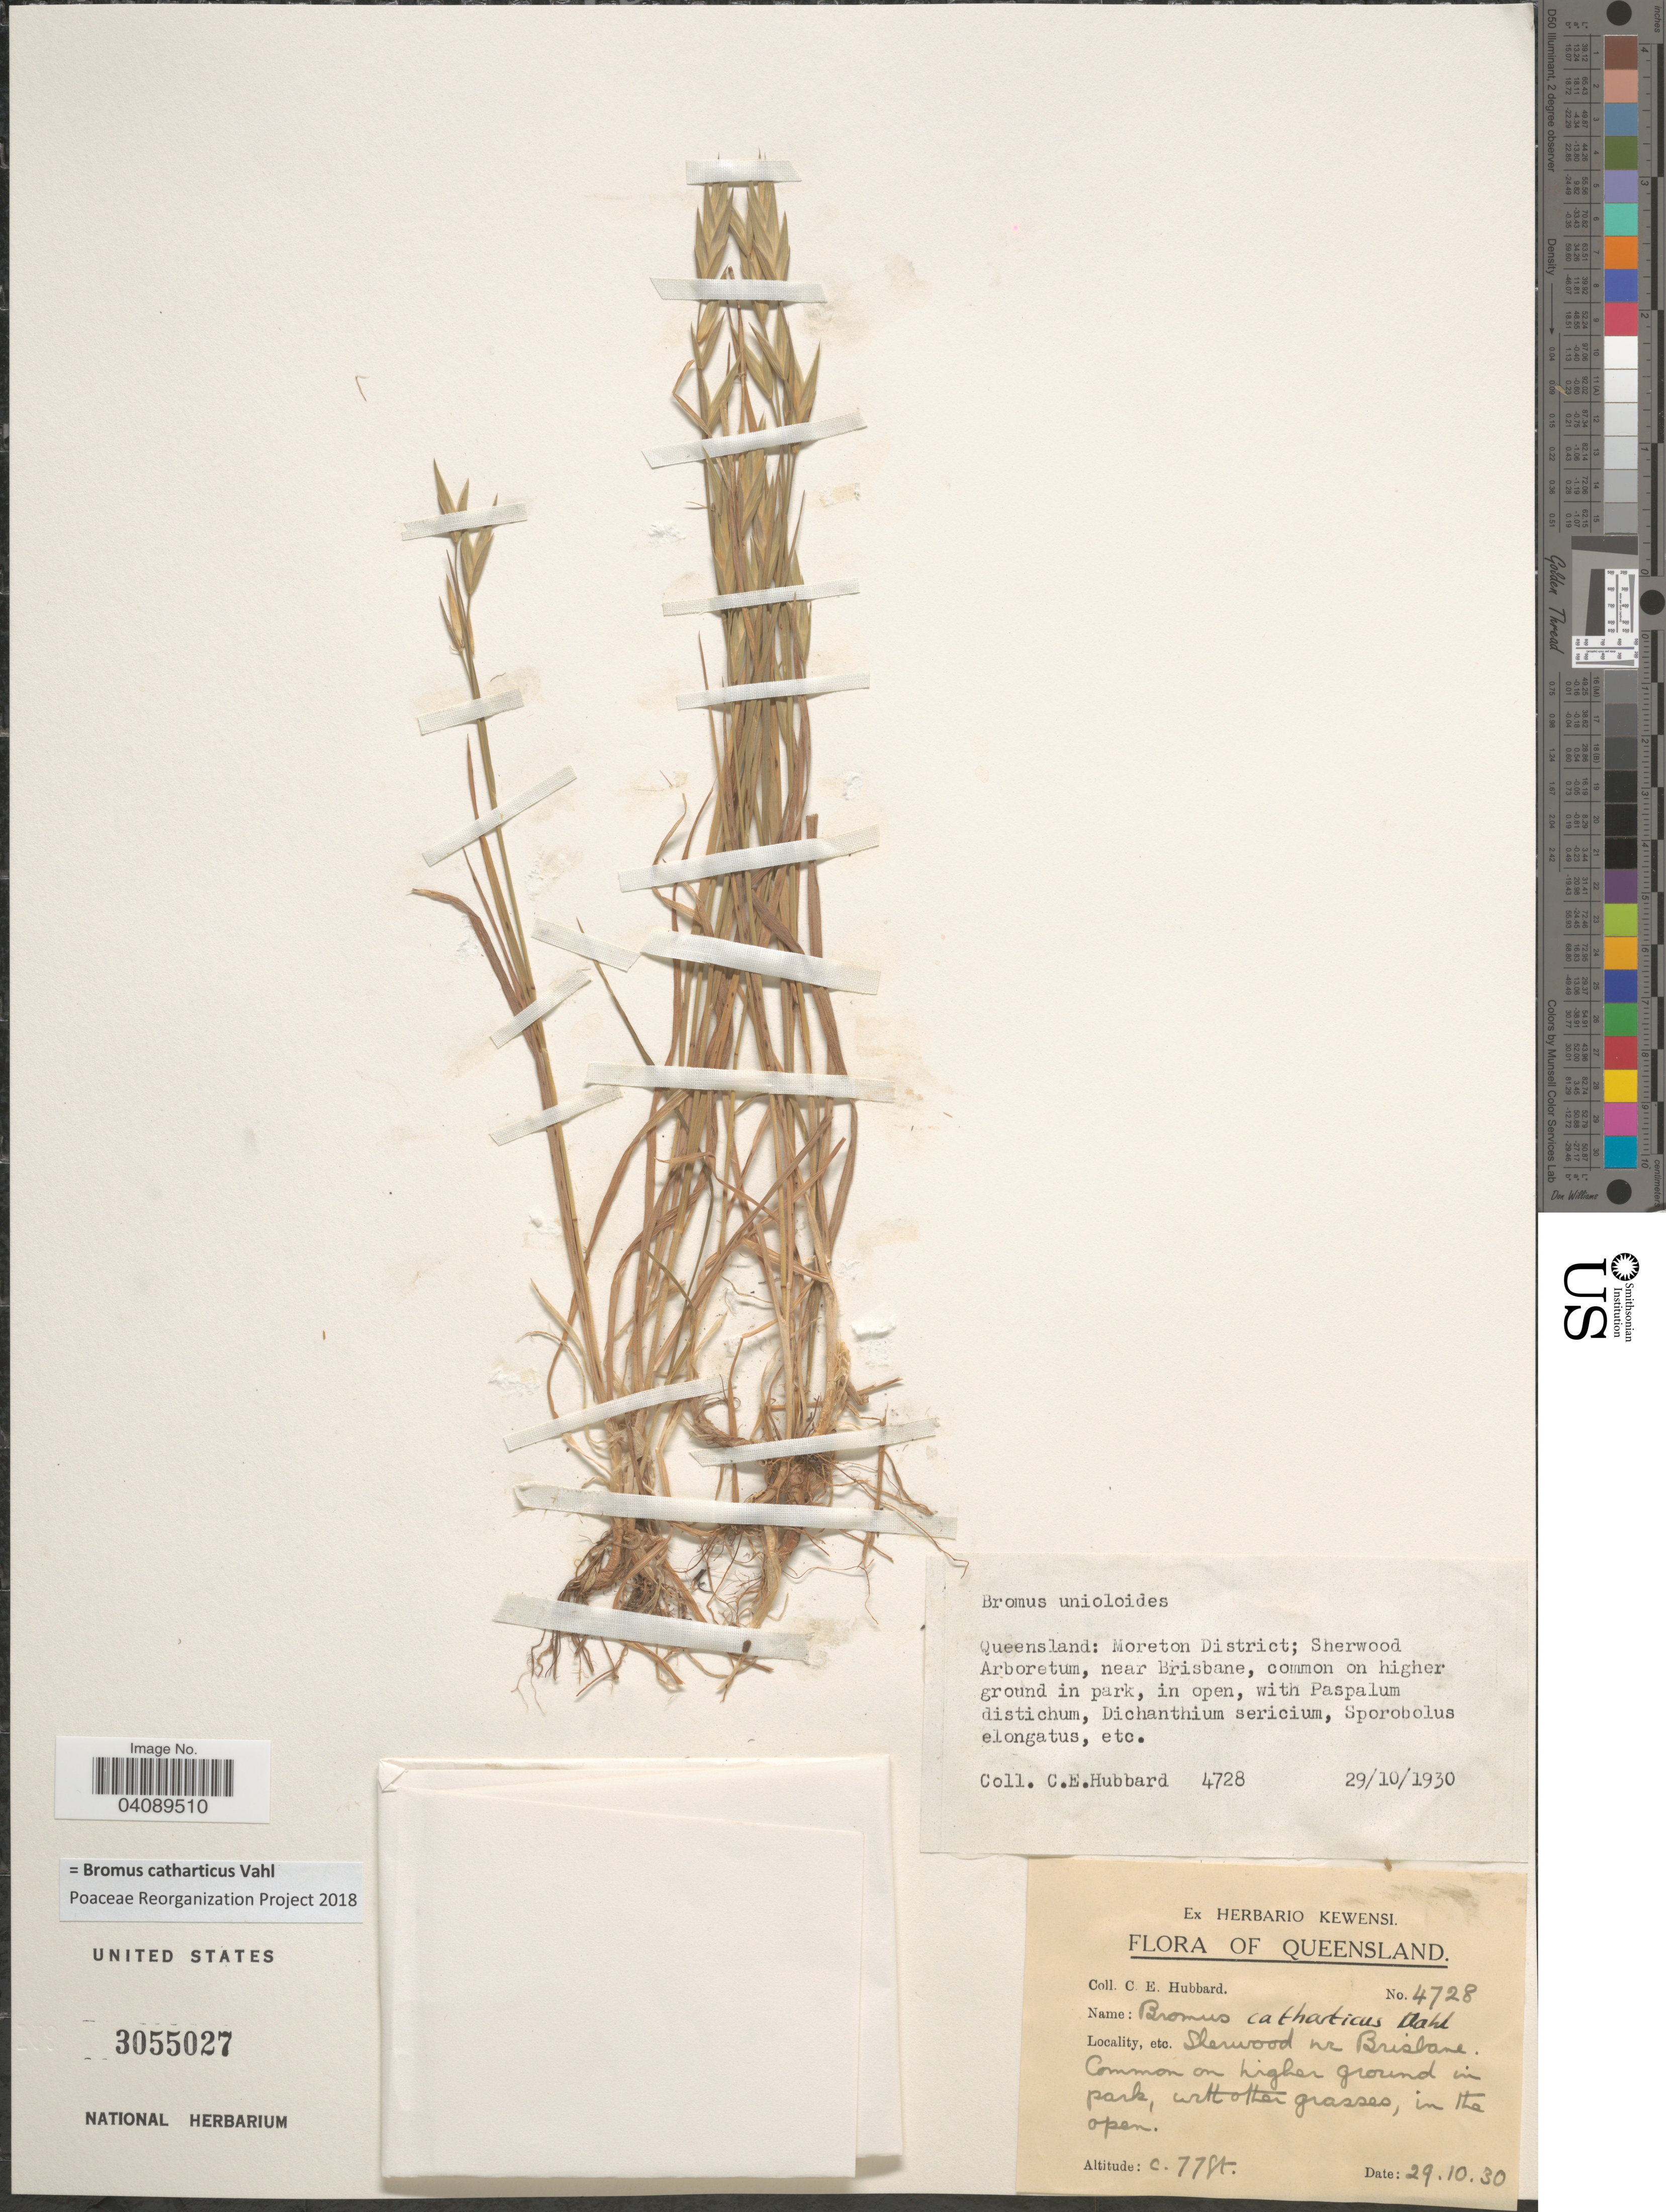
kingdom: Plantae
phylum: Tracheophyta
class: Liliopsida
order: Poales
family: Poaceae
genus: Bromus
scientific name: Bromus catharticus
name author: Vahl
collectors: C. E. Hubbard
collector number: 4728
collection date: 1930-10-29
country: Australia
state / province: Queensland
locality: Moreton District; Sherwood Arboretum, near Brisbane.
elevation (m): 23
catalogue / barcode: US 3055027